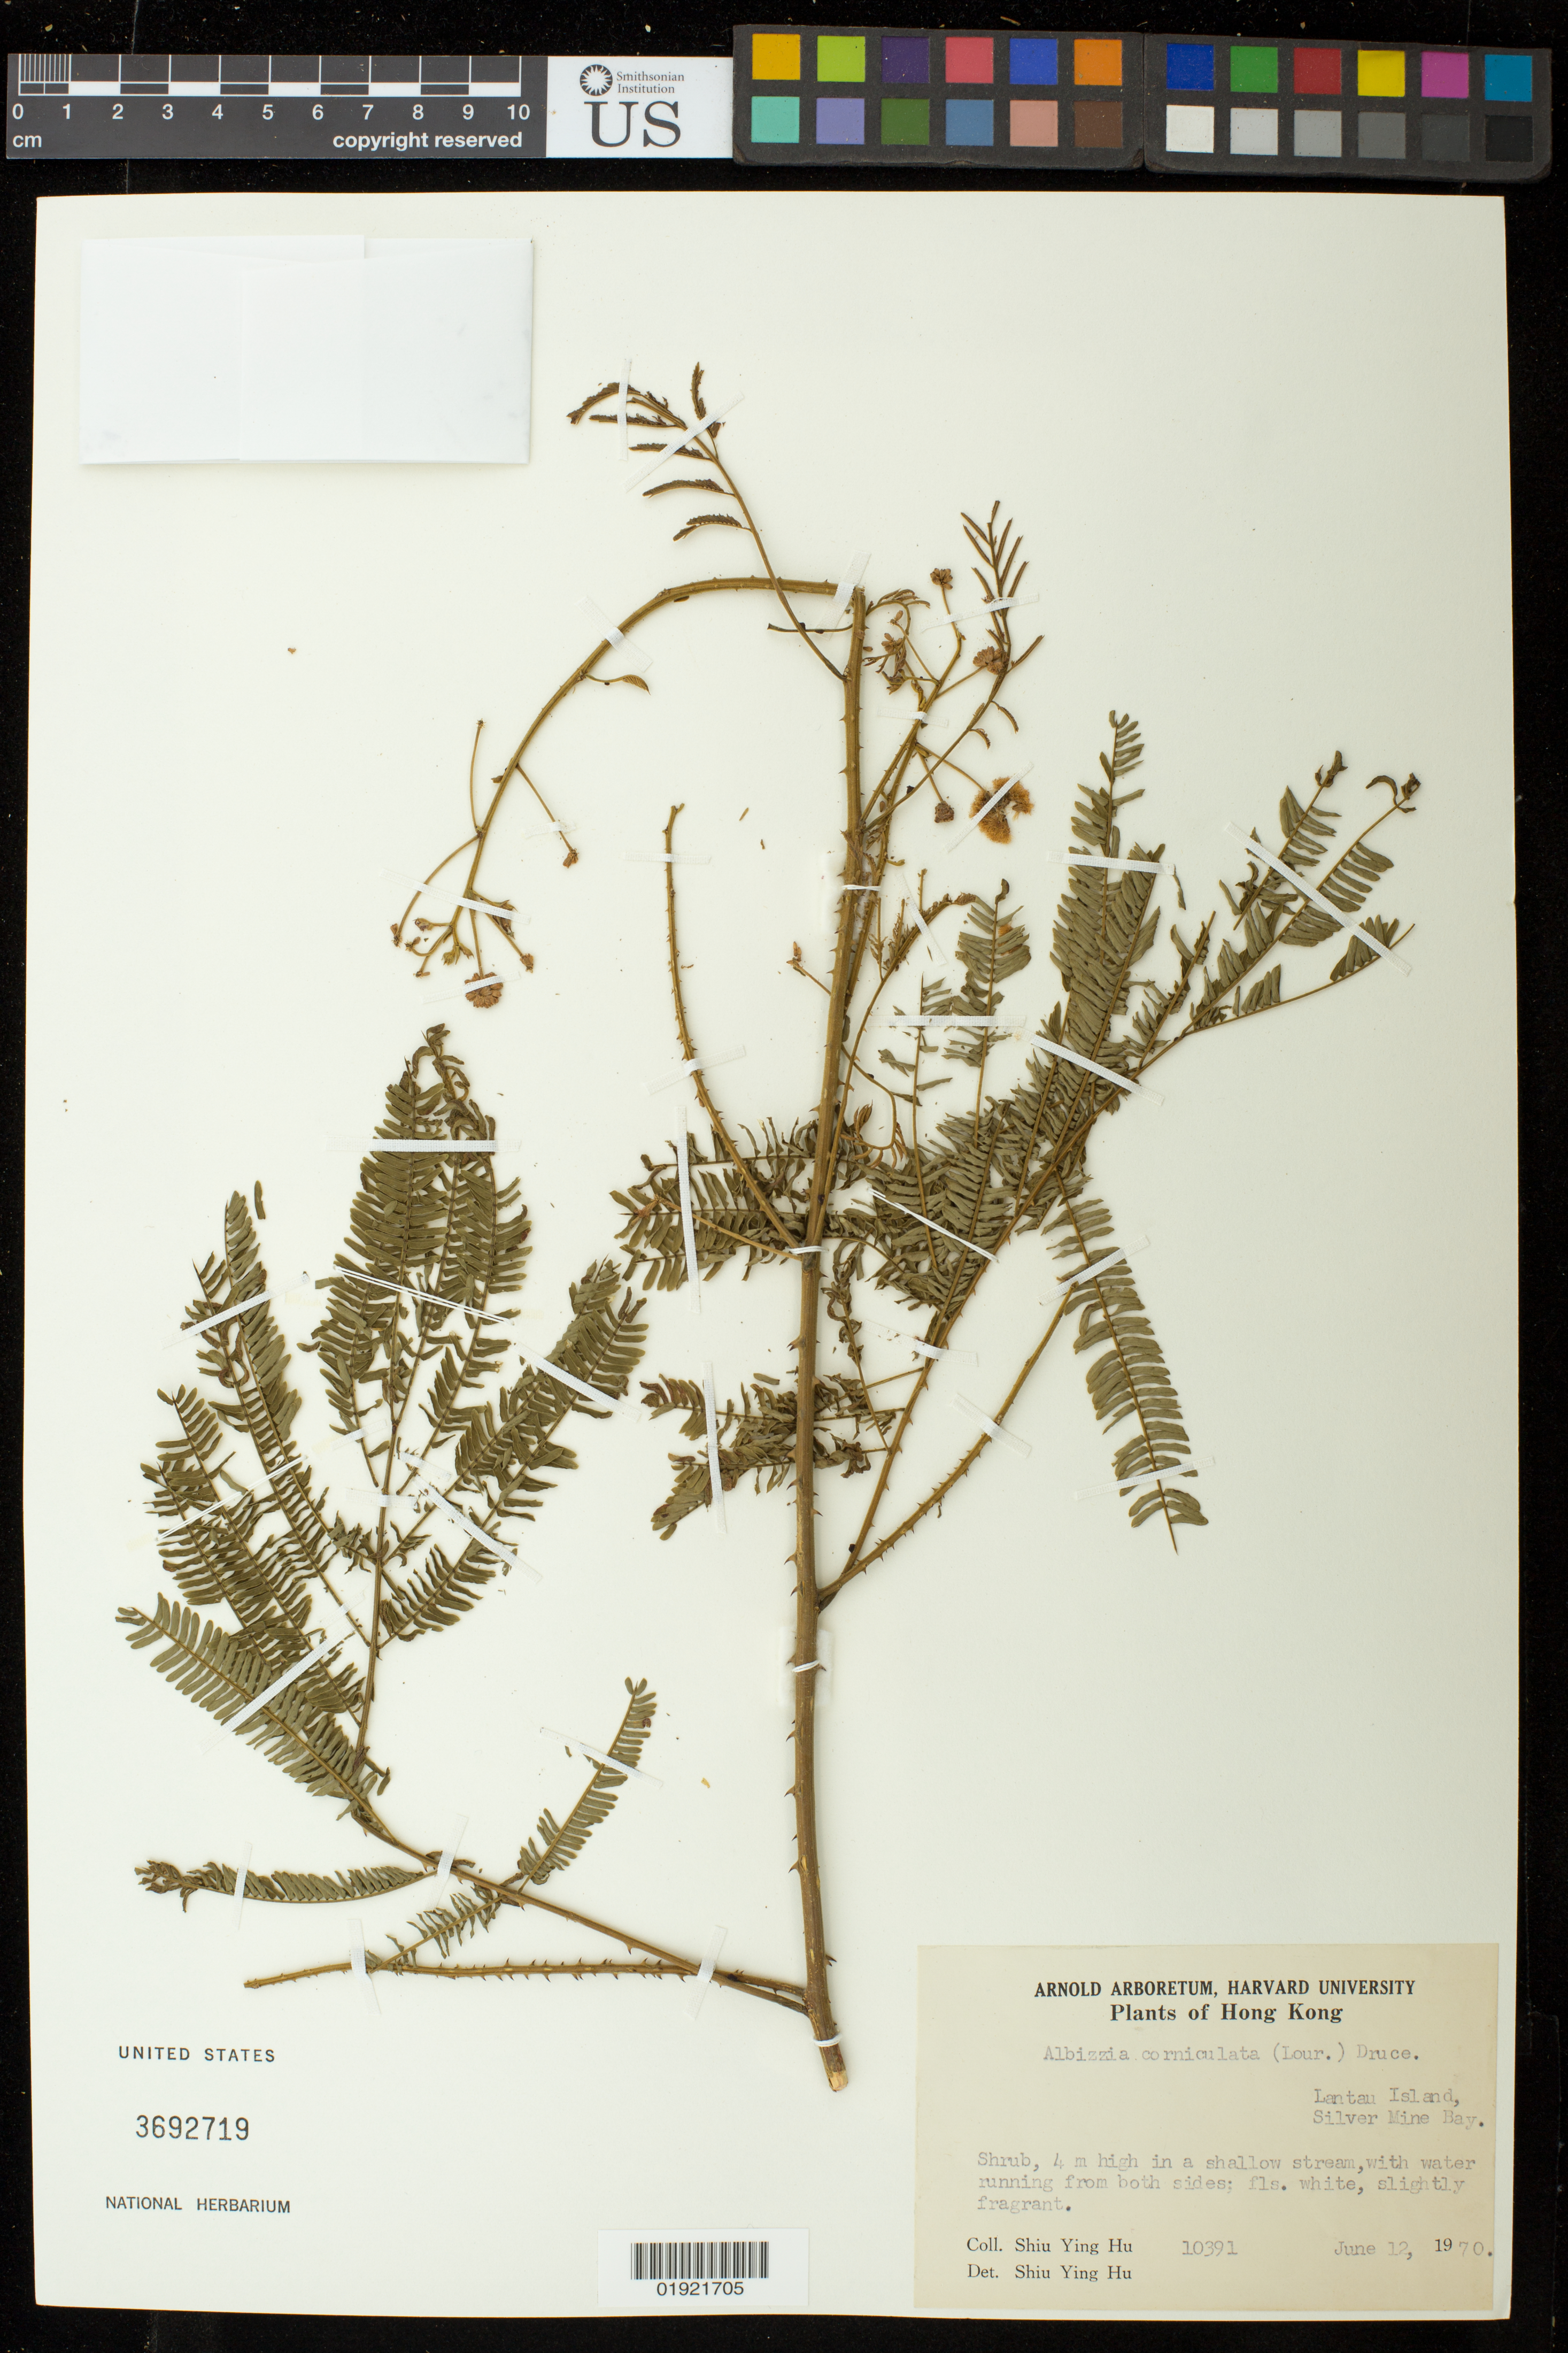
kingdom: Plantae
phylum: Tracheophyta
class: Magnoliopsida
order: Fabales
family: Fabaceae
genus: Albizia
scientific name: Albizia corniculata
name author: (Lour.) Druce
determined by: Hu, S. Y.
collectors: S. Y. Hu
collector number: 10391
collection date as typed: June 12, 1970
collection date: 1970-06-12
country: China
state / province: Hong Kong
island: Lan Tao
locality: Lantau Island, Silver Mine Bay.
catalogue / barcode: US 3692719